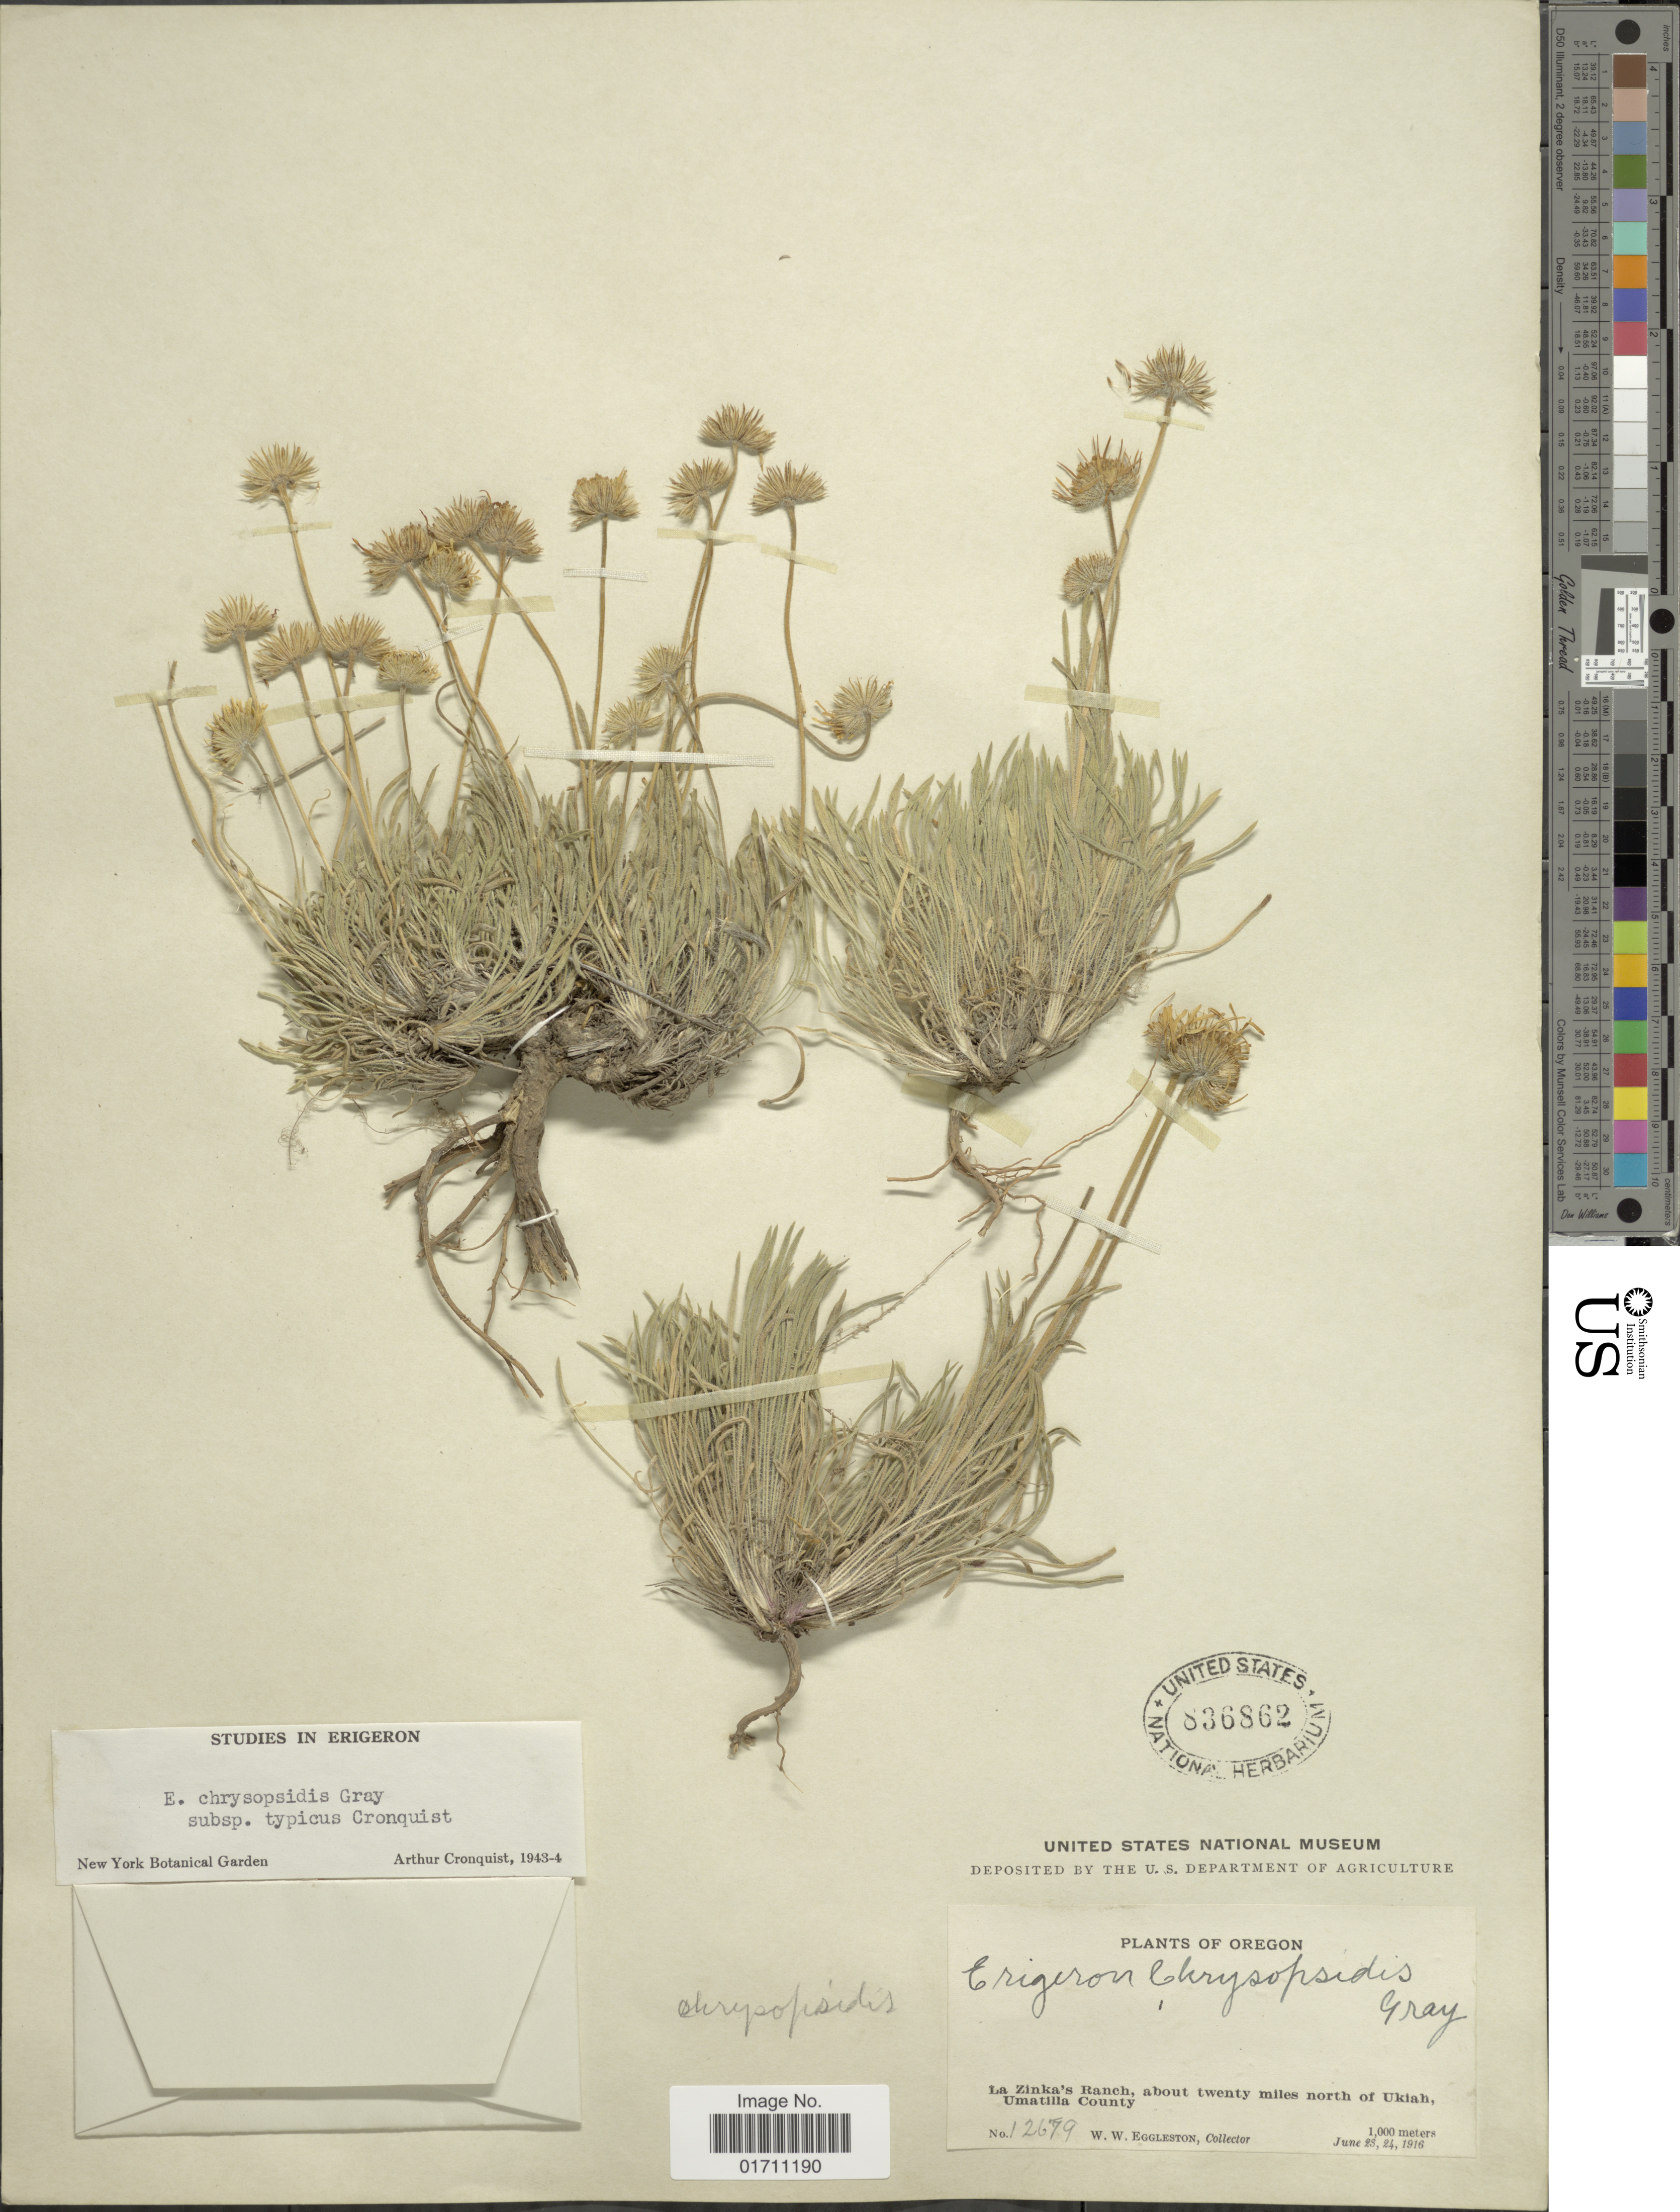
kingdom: Plantae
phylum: Tracheophyta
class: Magnoliopsida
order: Asterales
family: Asteraceae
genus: Erigeron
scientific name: Erigeron chrysopsidis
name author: A. Gray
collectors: W. W. Eggleston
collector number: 12679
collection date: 1916-06-23/1916-06-24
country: United States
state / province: Oregon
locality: La Zinka's Ranch, about twenty miles north of Ukiah, Umatilla County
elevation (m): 1000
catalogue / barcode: US 836862